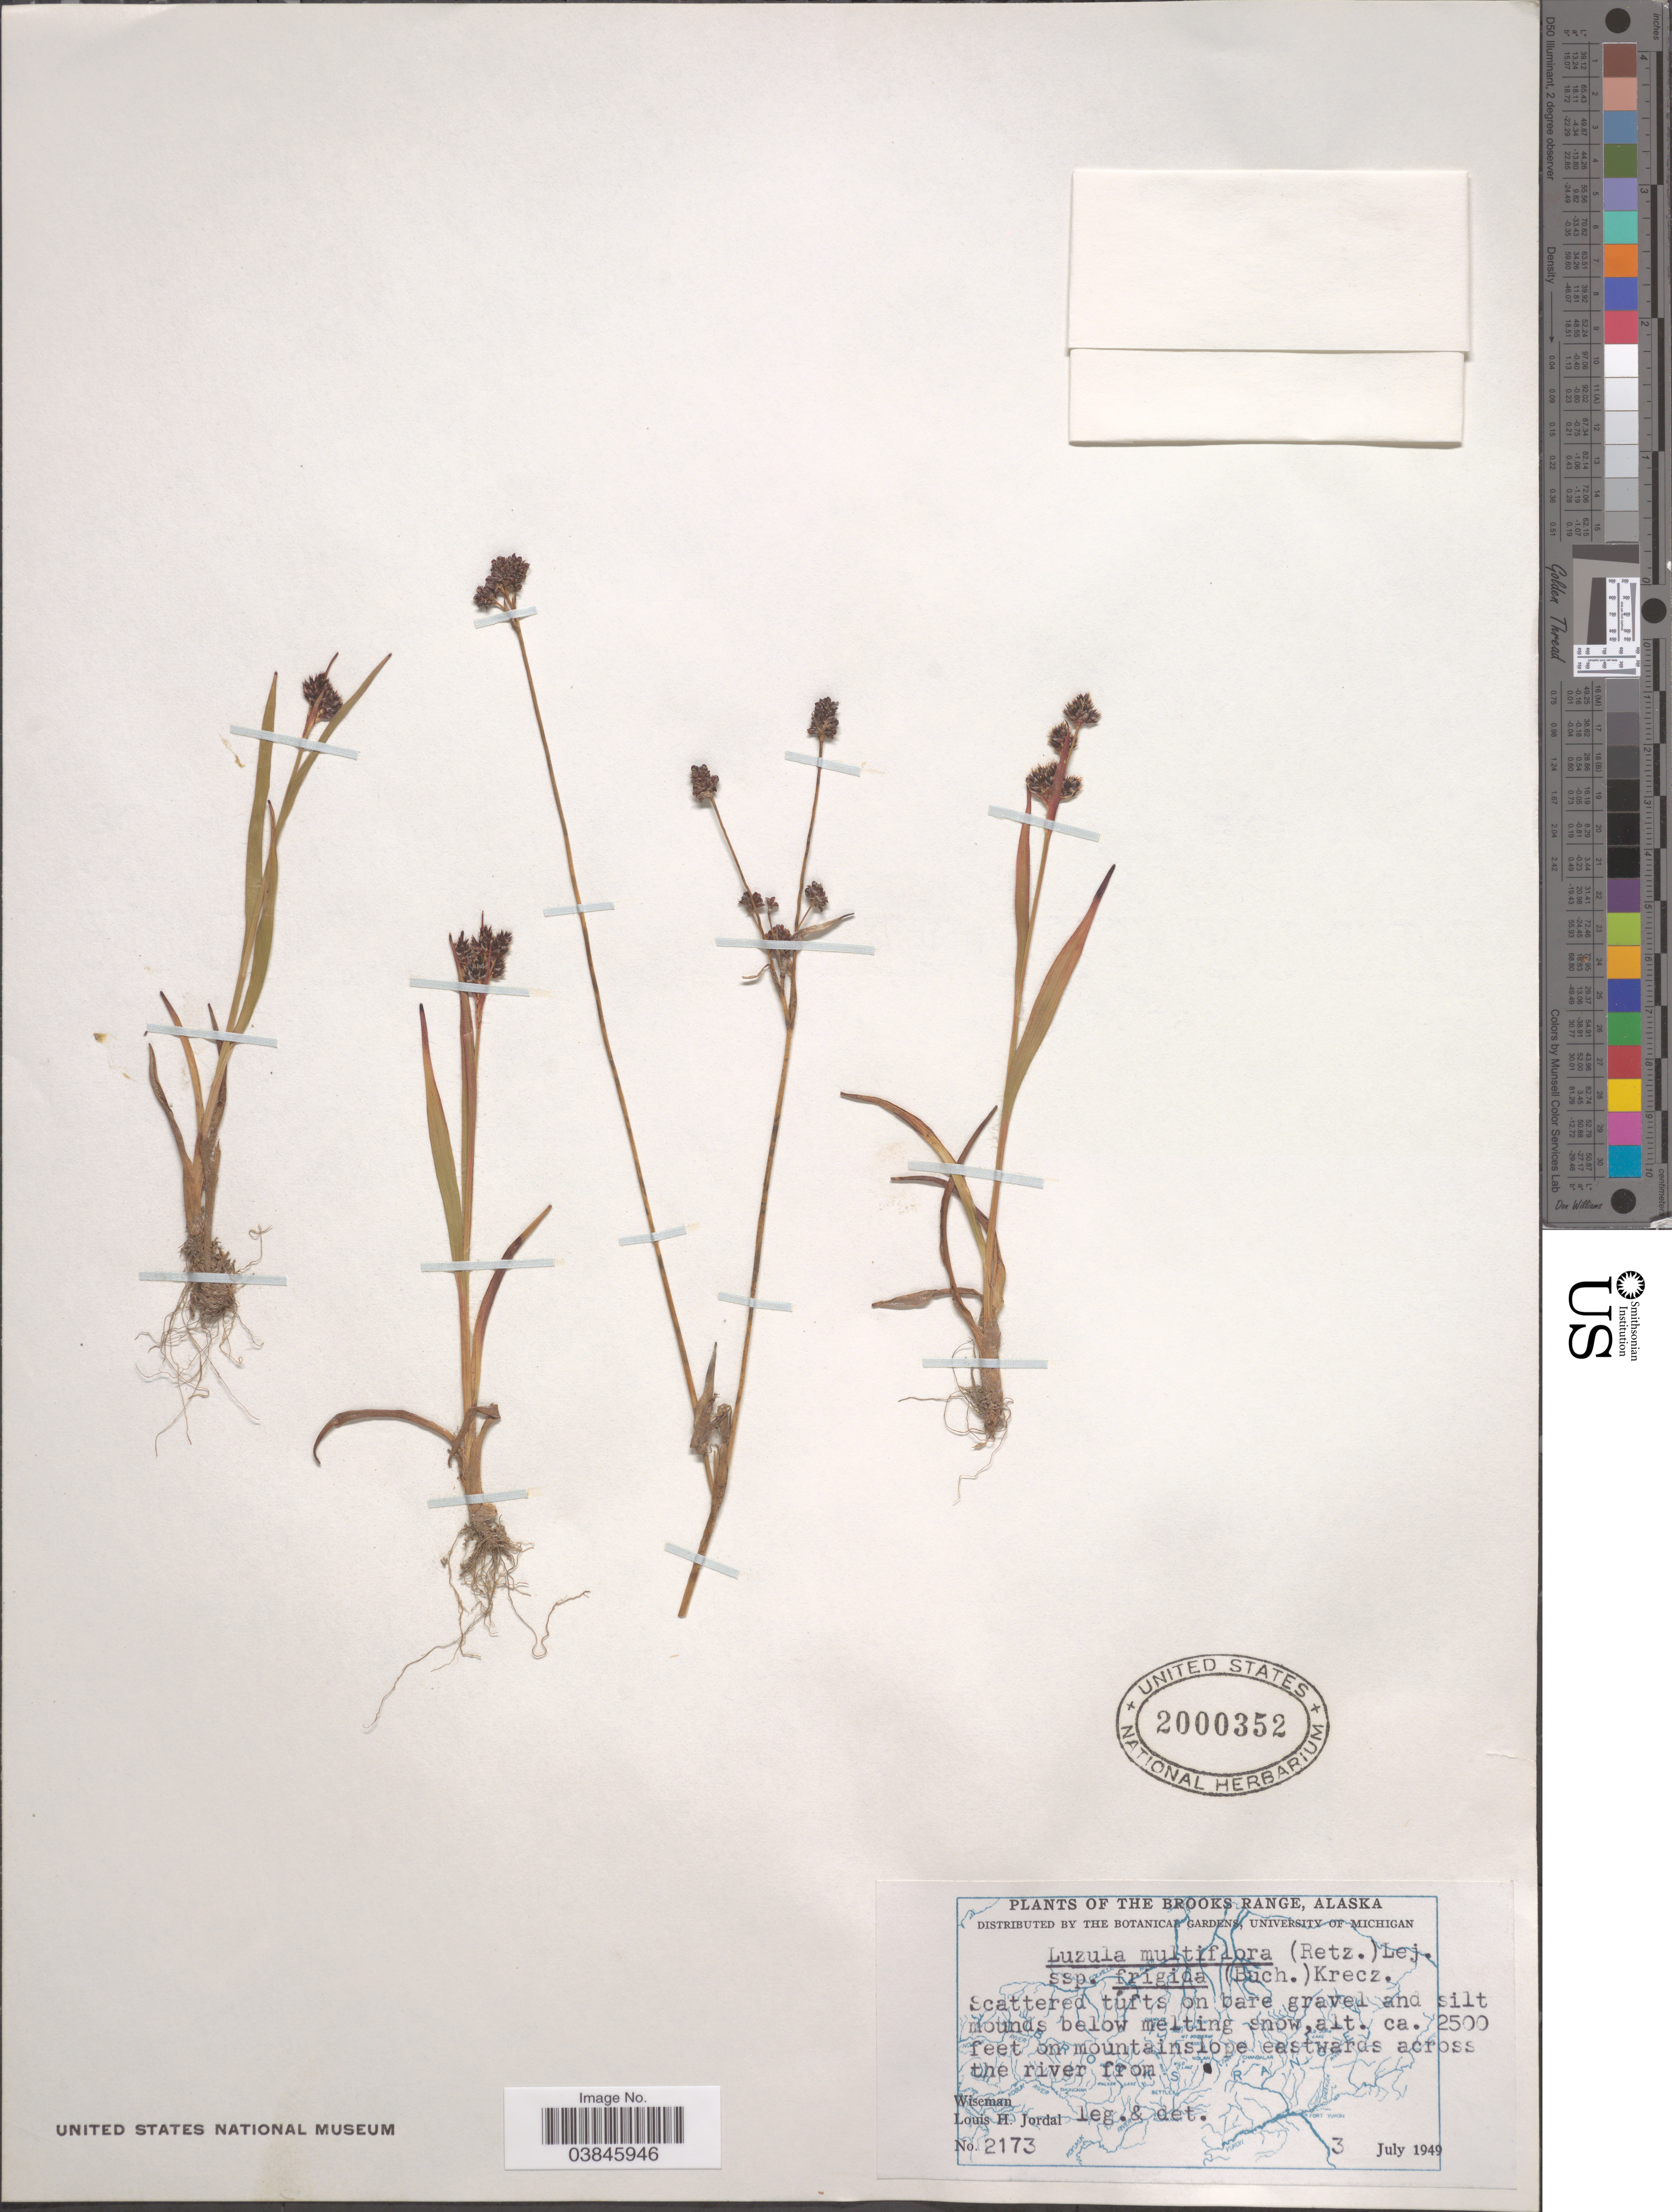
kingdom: Plantae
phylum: Tracheophyta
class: Liliopsida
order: Poales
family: Juncaceae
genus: Luzula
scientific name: Luzula multiflora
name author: (Ehrh.) Lej.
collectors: L. Jordal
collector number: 2173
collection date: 1949-07-03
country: United States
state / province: Alaska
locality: Brooks Range. On mountainslope eastwards across the river from Wiseman.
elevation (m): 762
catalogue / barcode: US 2000352